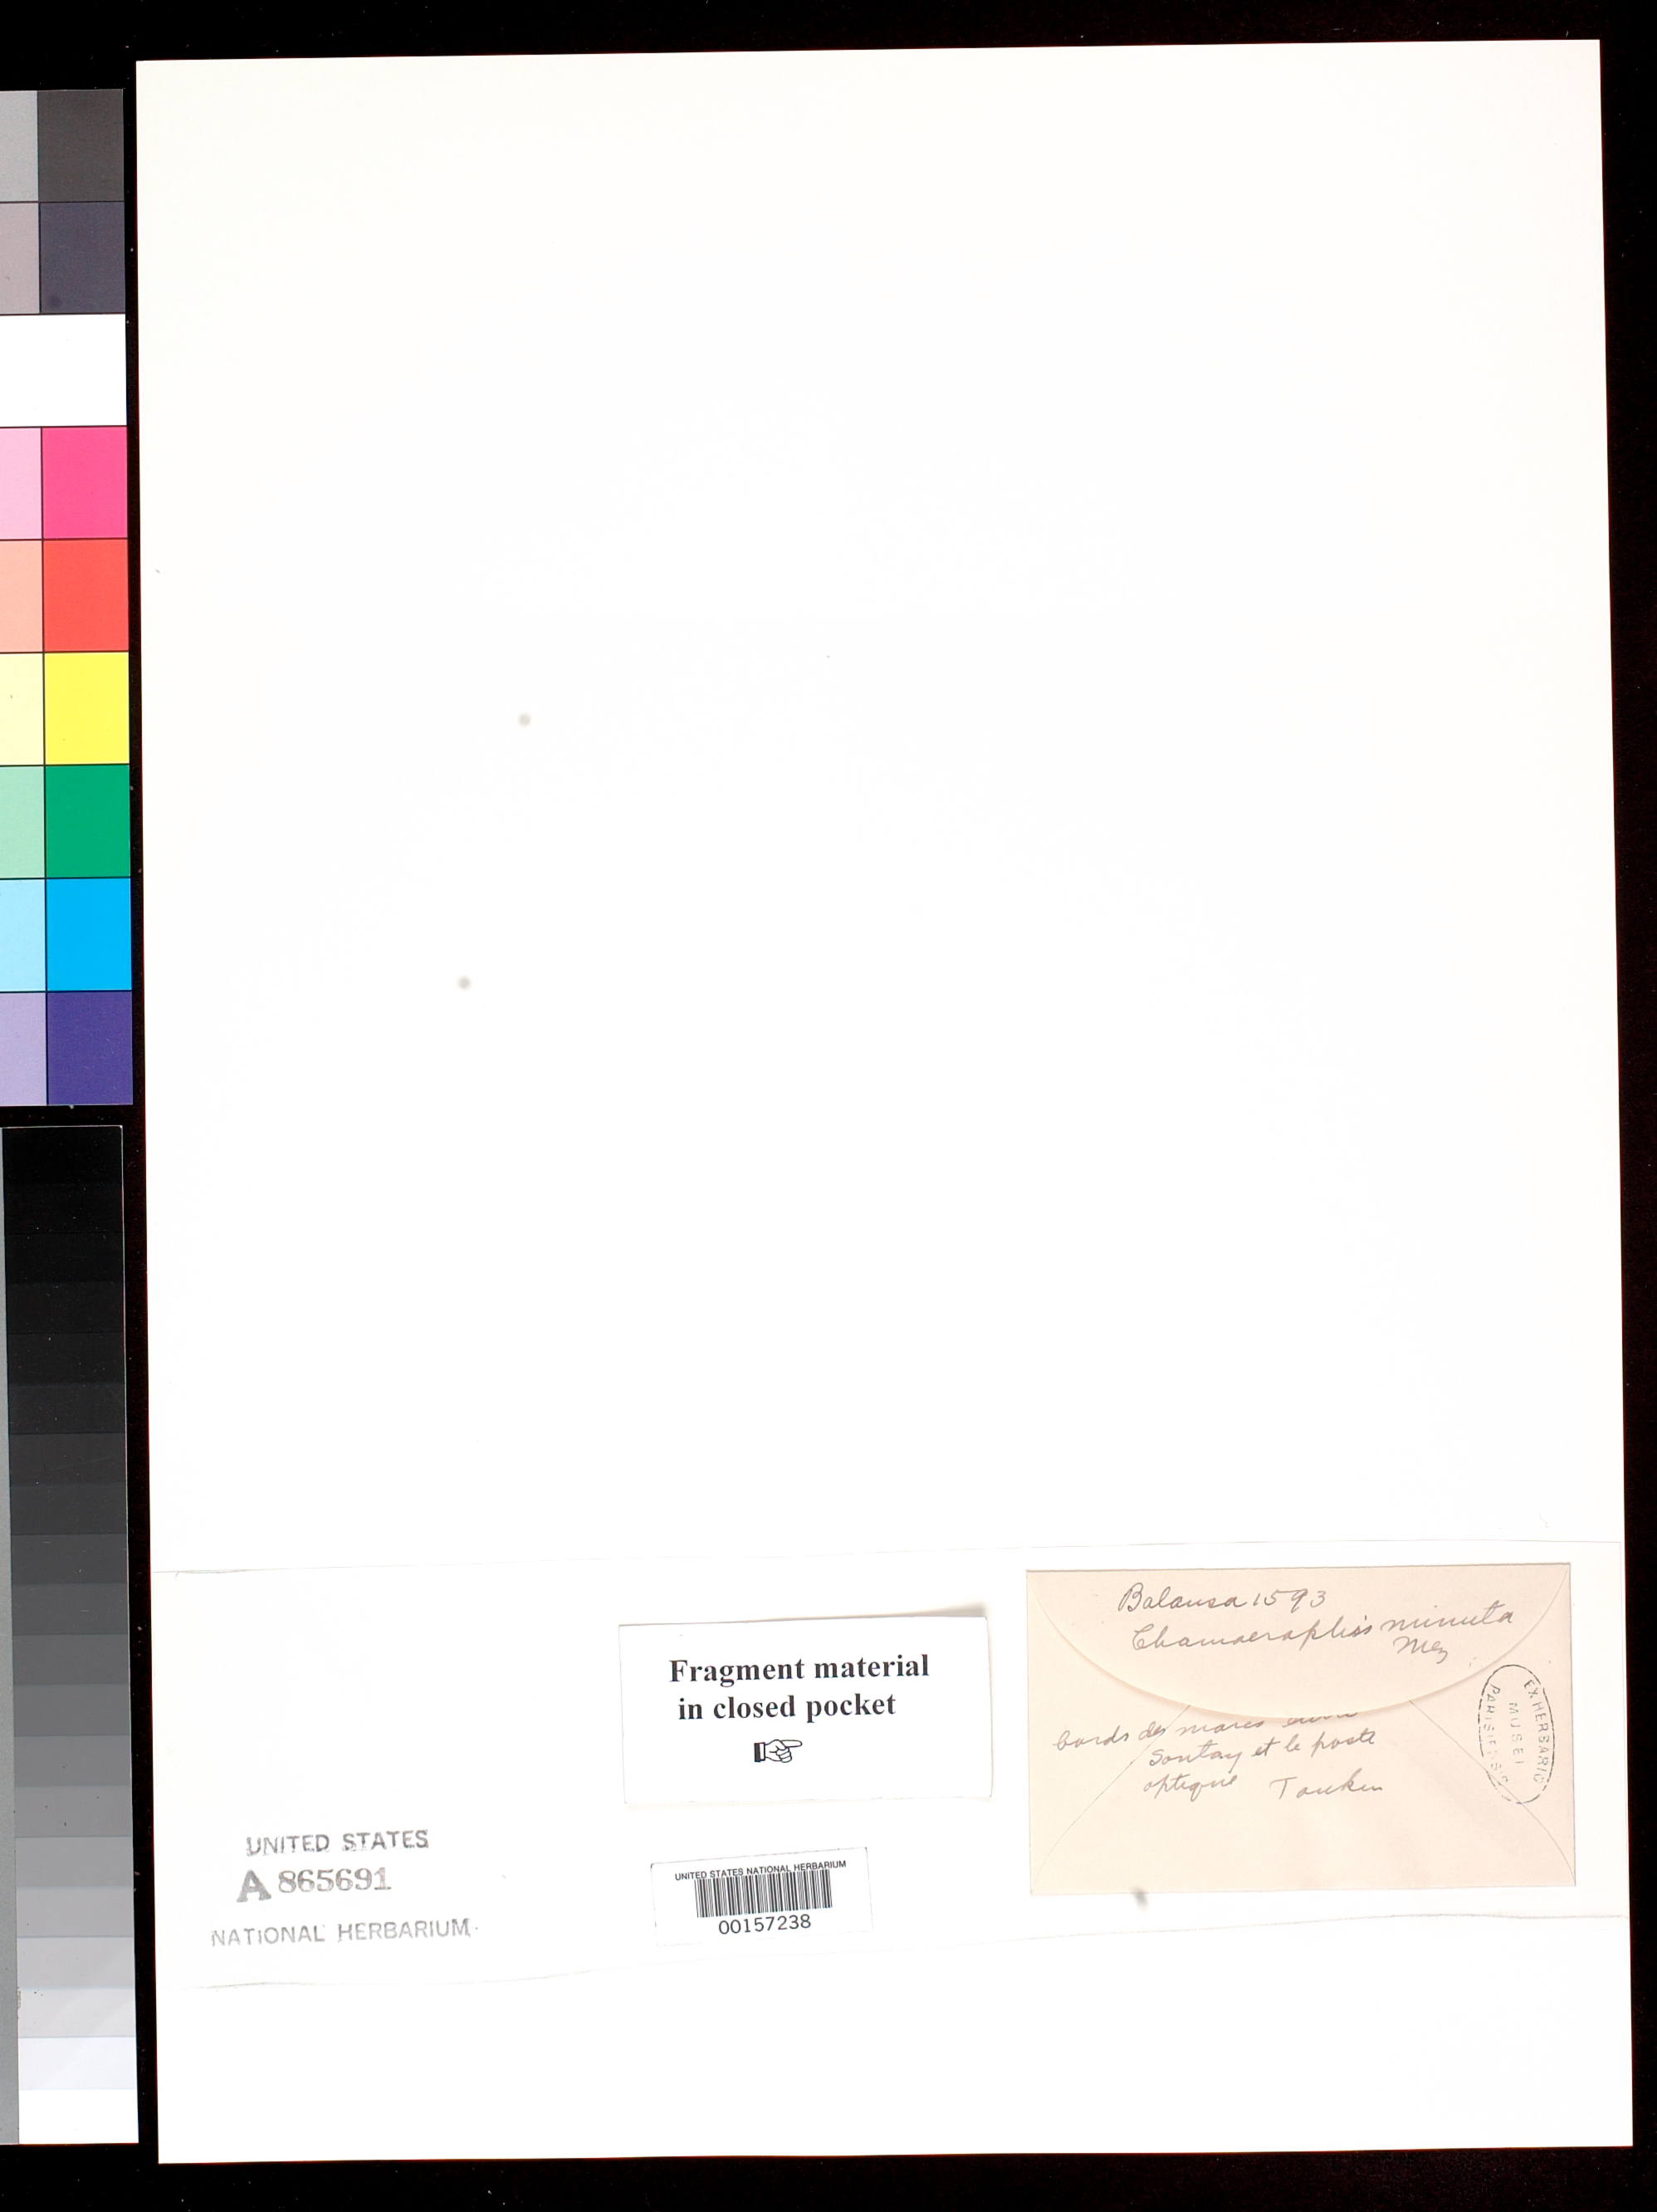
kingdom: Plantae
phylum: Tracheophyta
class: Liliopsida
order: Poales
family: Poaceae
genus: Chamaeraphis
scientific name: Chamaeraphis minuta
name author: Mez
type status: Type Fragment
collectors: B. Balansa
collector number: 1593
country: Vietnam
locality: Prope Hanoi, Tonkin.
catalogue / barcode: US 865691A